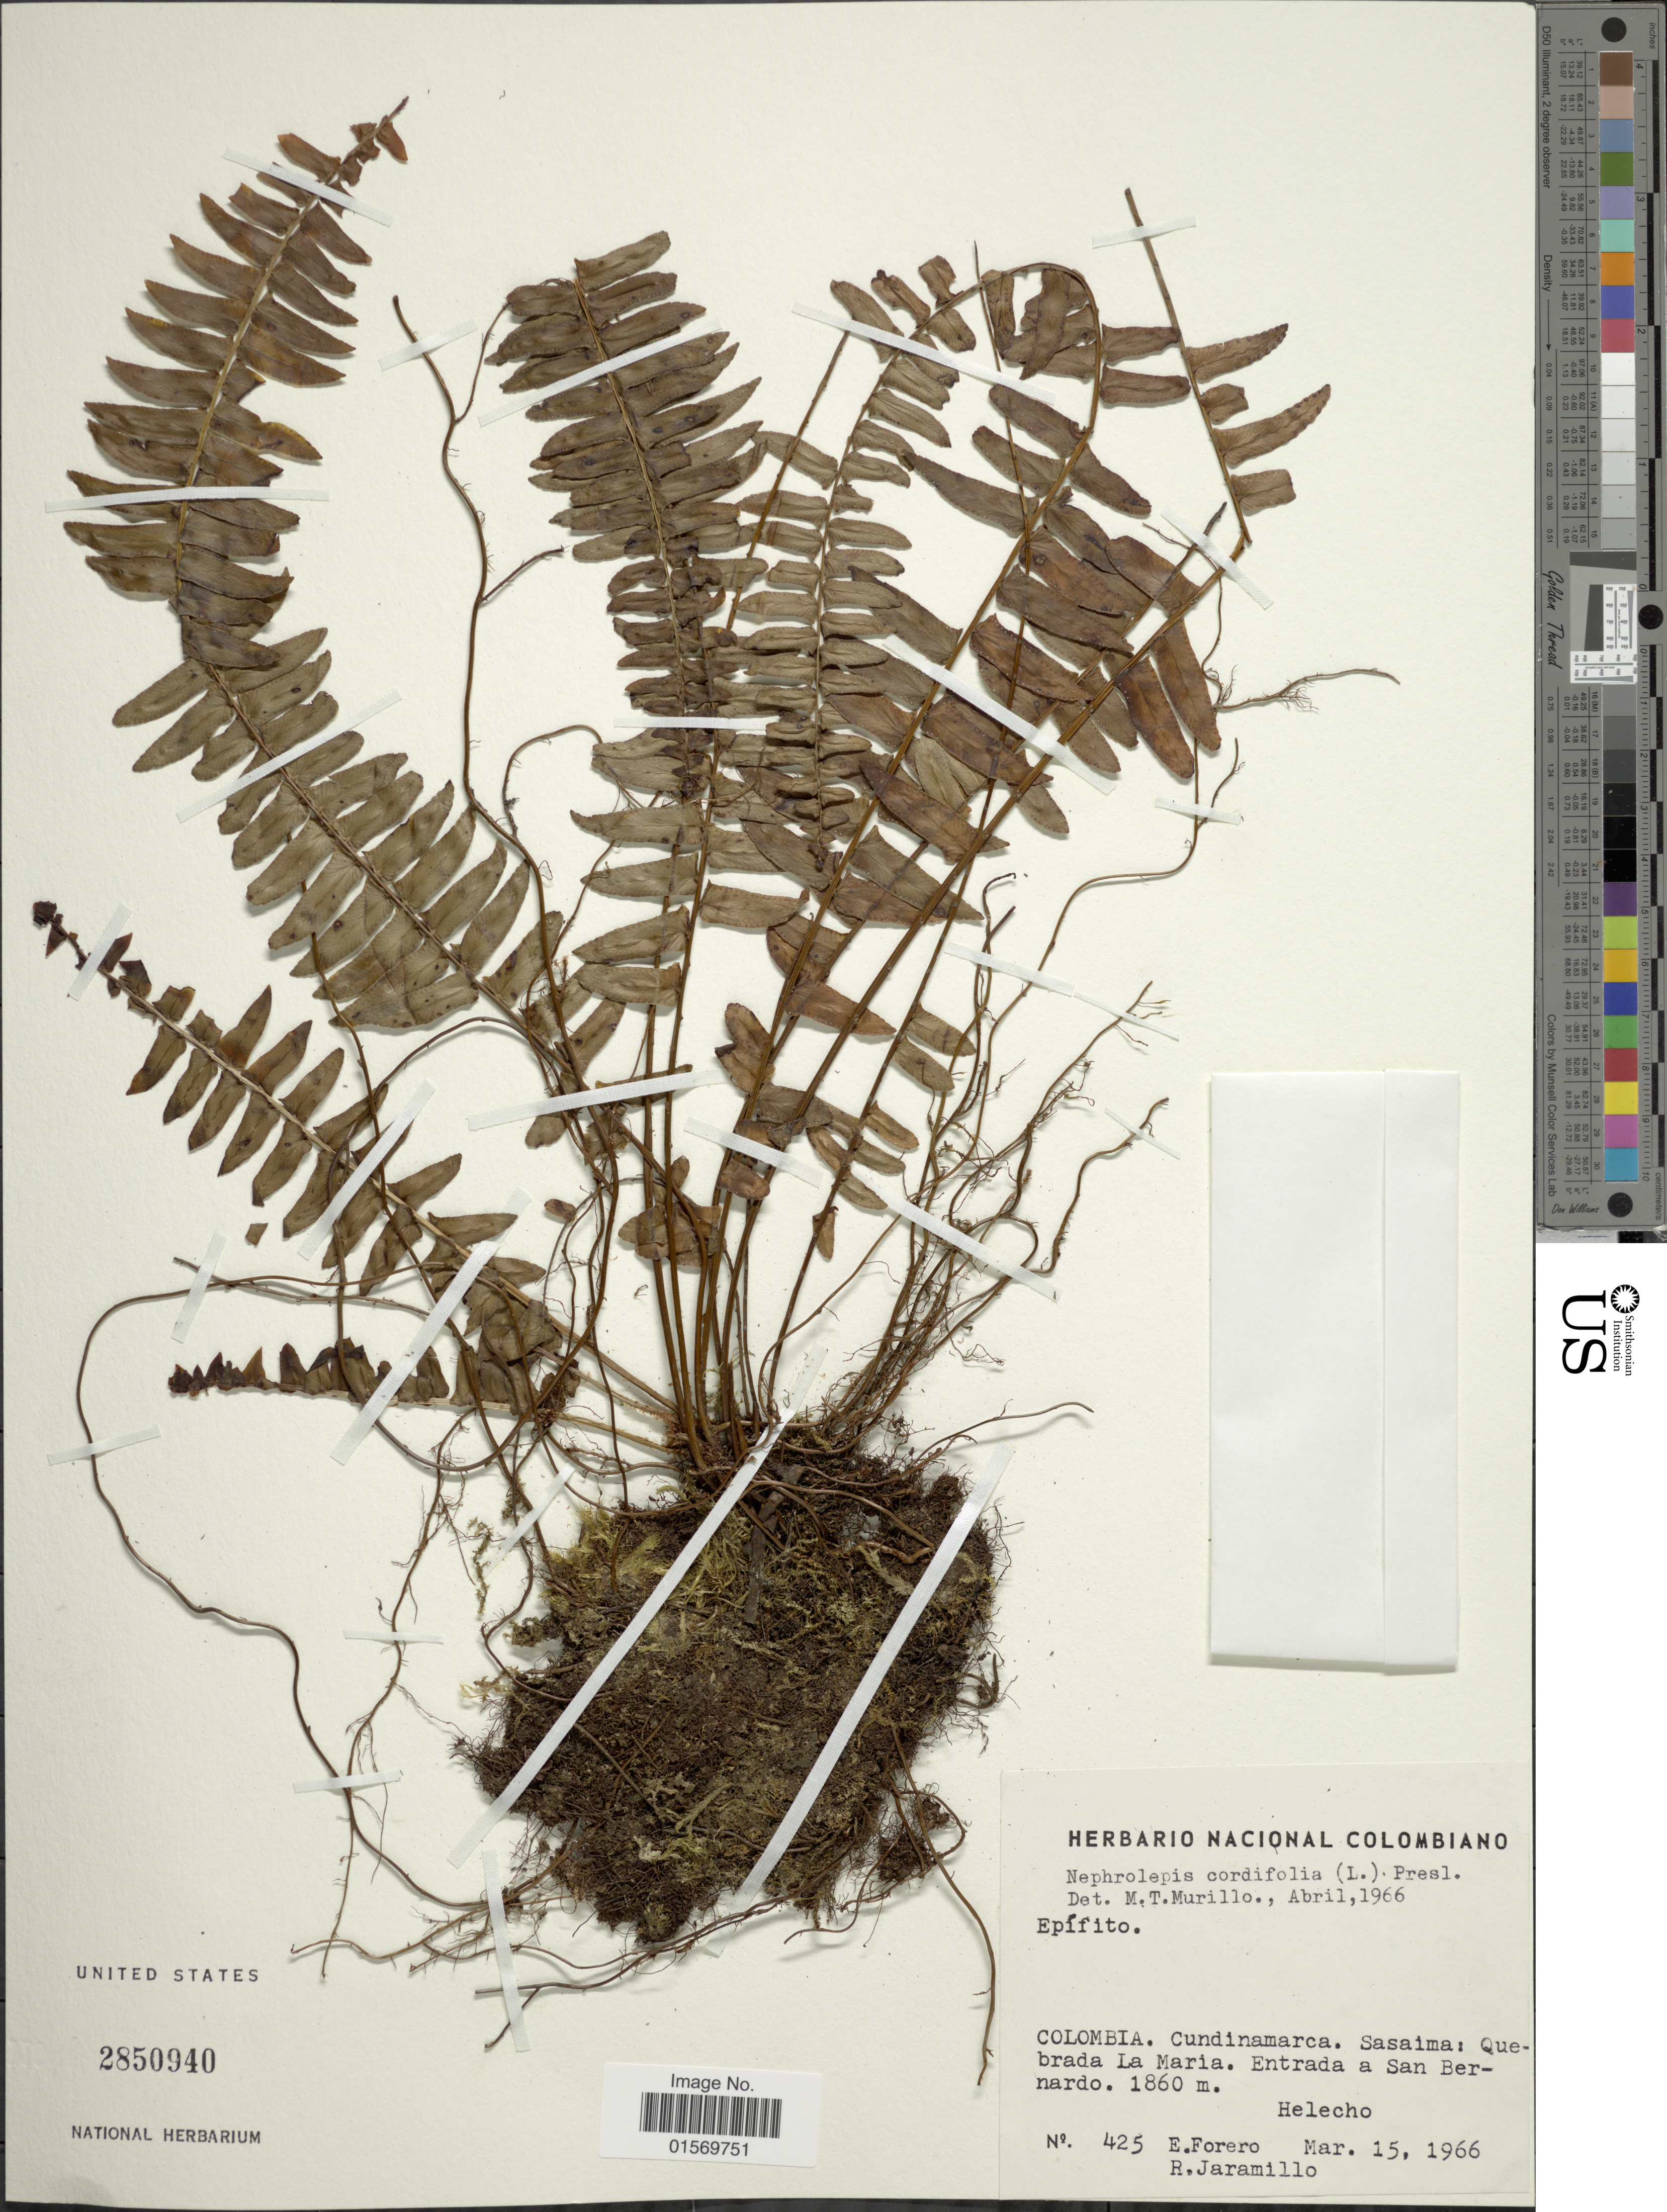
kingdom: Plantae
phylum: Tracheophyta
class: Polypodiopsida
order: Polypodiales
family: Nephrolepidaceae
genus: Nephrolepis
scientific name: Nephrolepis cordifolia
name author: (L.) C. Presl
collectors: E. Forero & R. Jaramillo M.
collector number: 425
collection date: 1966-03-15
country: Colombia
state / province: Cundinamarca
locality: Sasaima: Quebrada La Maria, entrada a San Bernardo.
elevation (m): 1860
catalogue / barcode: US 2850940